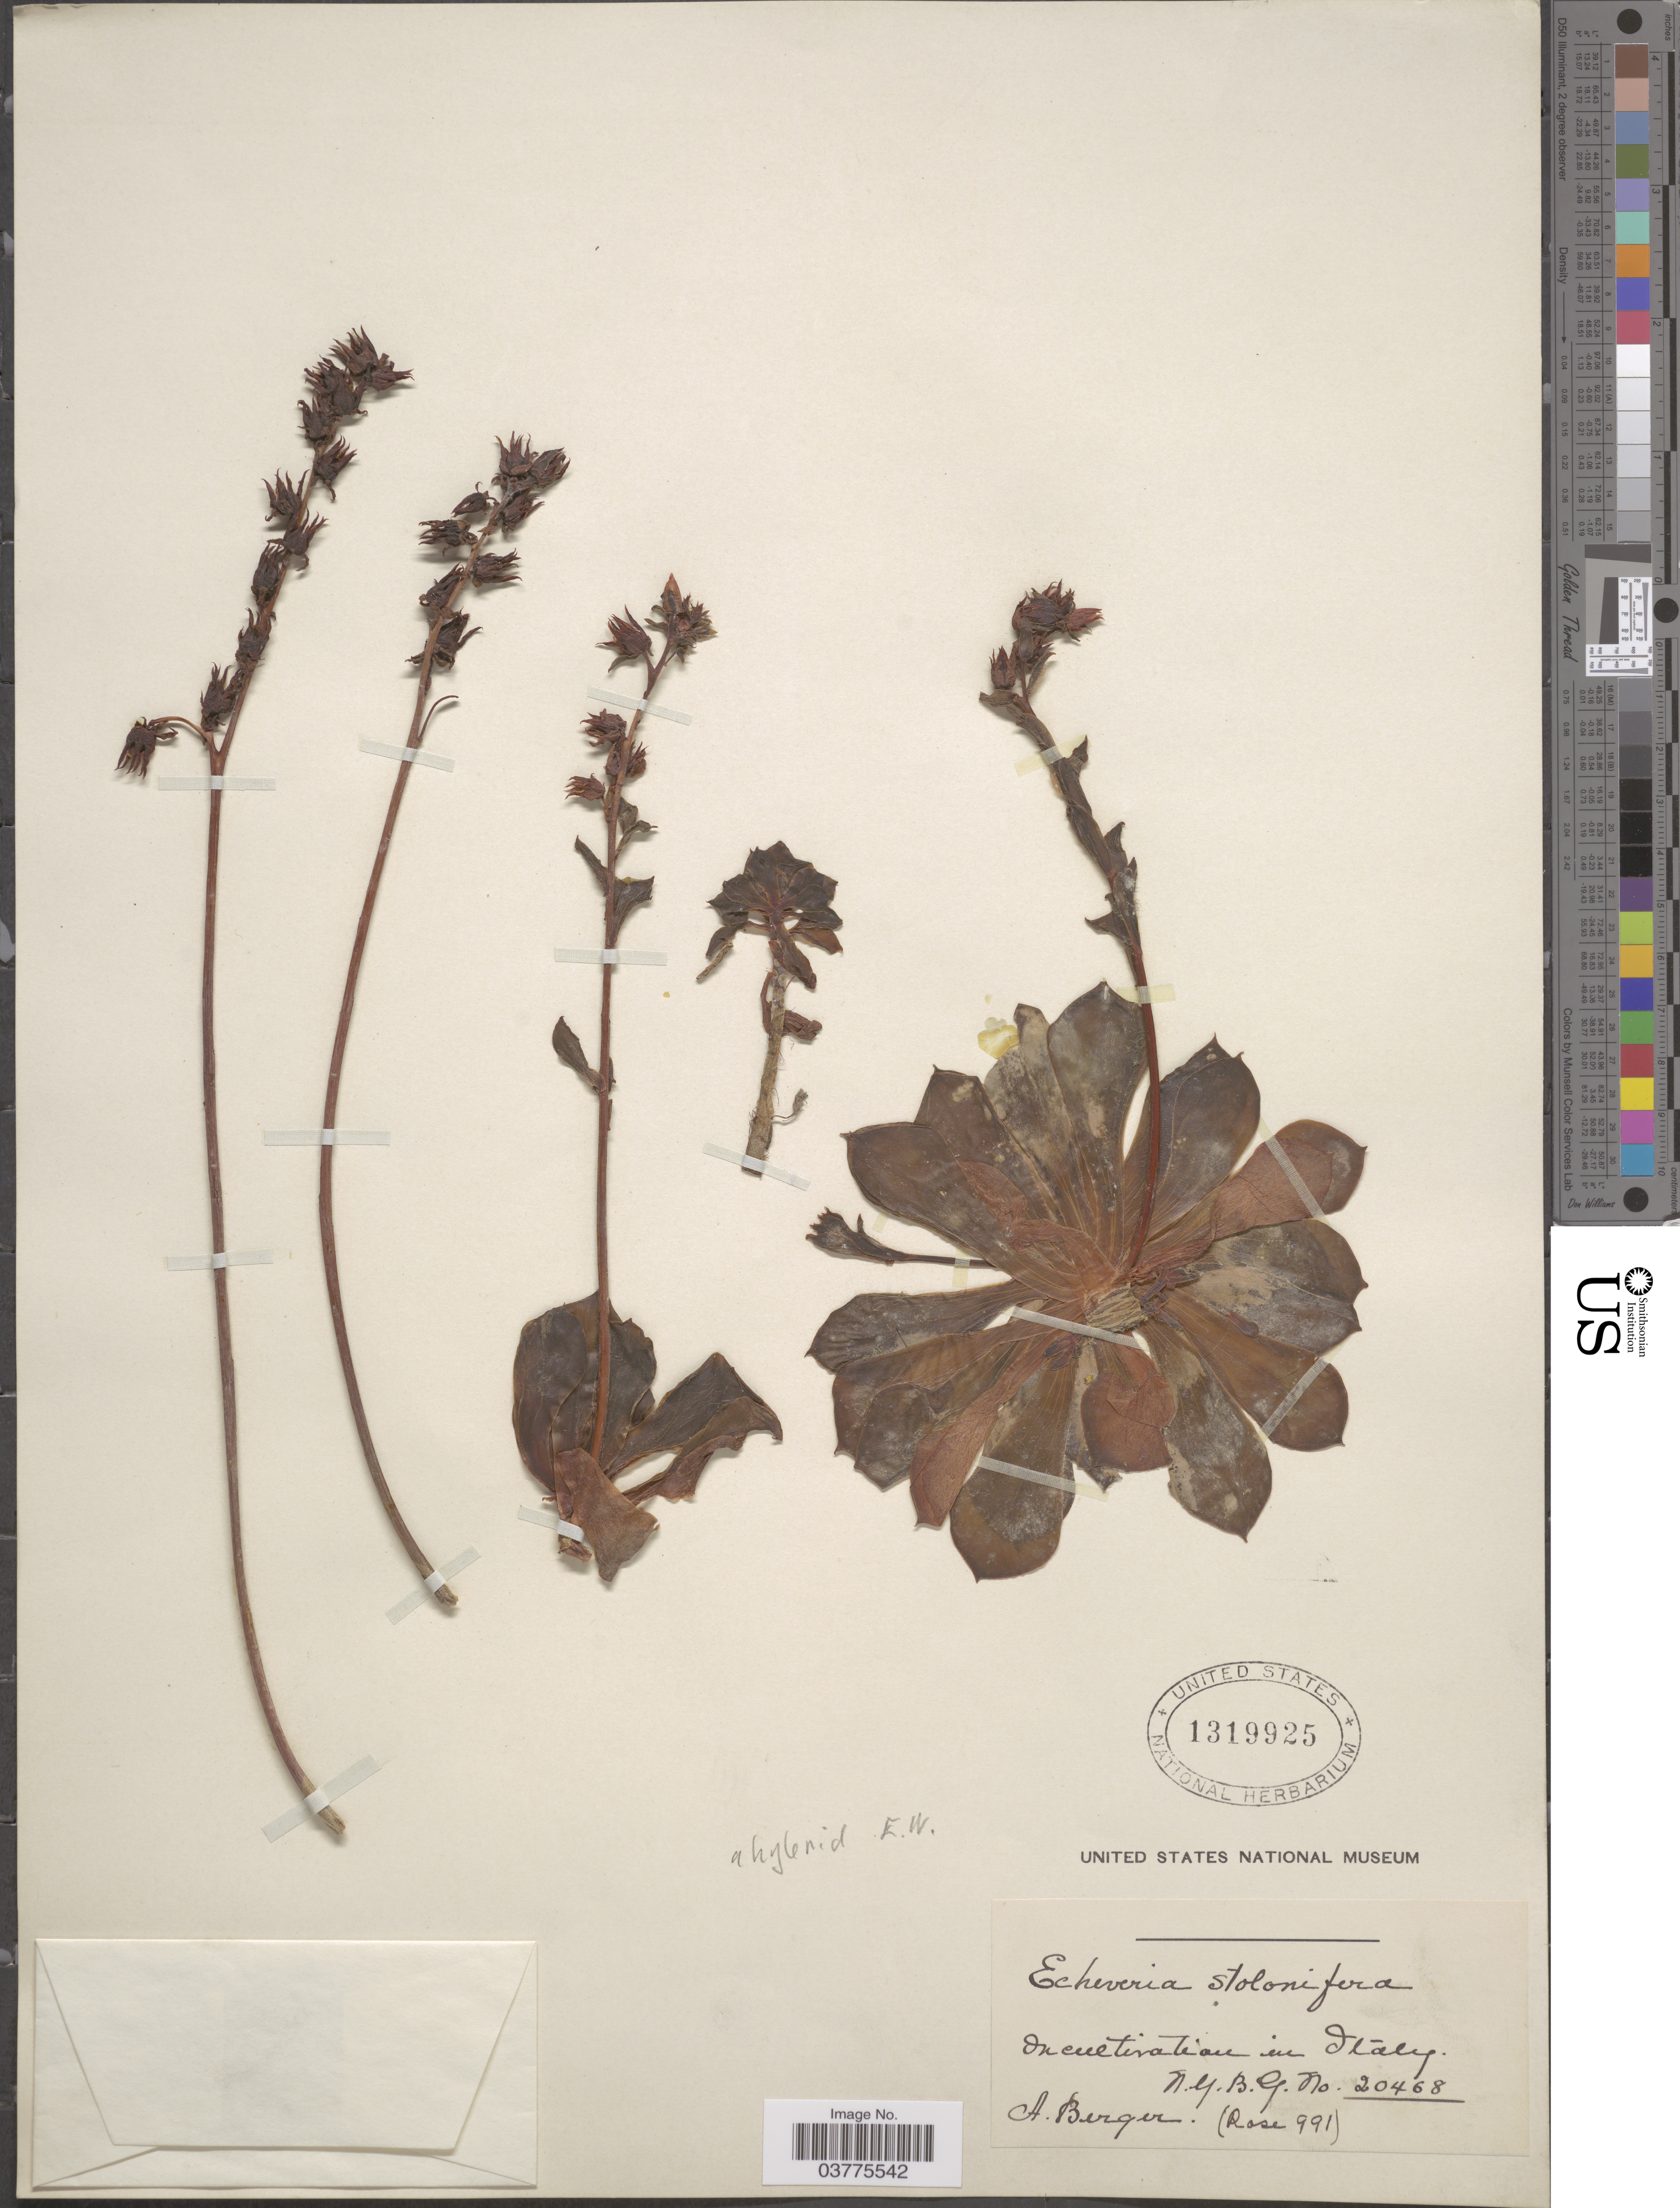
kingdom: Plantae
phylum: Tracheophyta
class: Magnoliopsida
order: Saxifragales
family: Crassulaceae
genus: Echeveria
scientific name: Echeveria stolonifera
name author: (Baker) Otto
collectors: A. Berger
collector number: Rose991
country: Italy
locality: N.Y.B.G. No. 20468.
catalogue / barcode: US 1319925